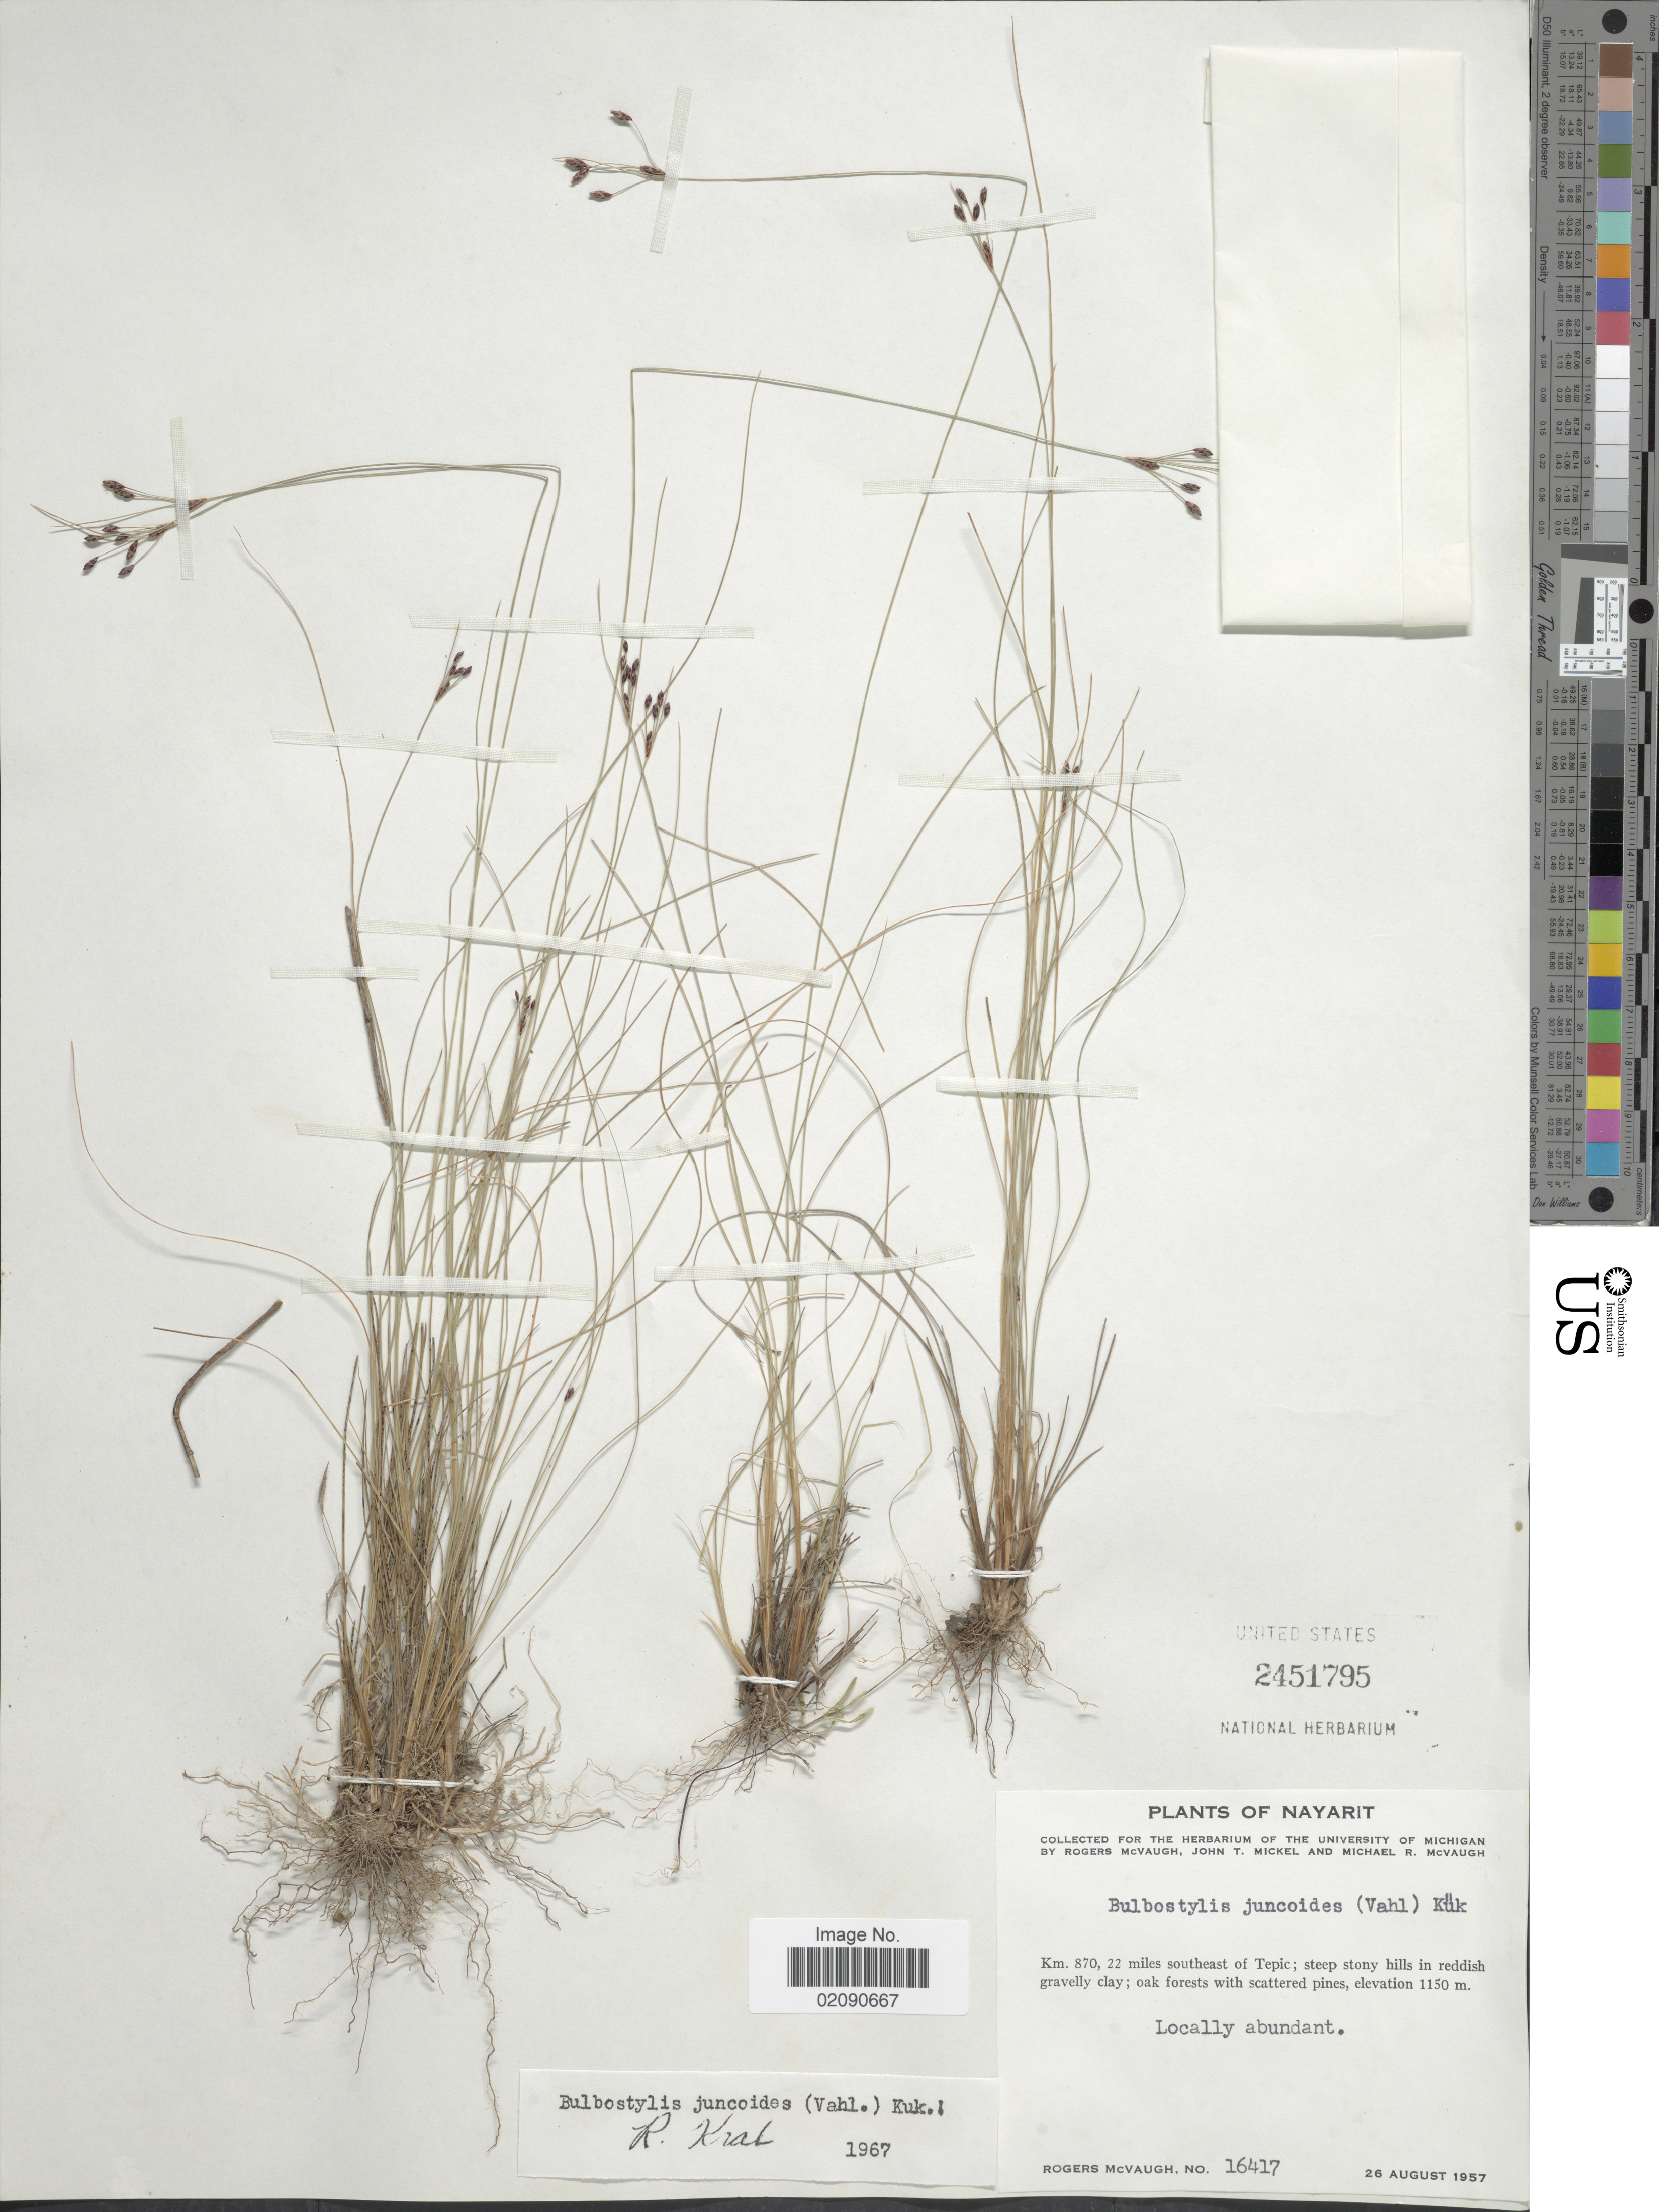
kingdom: Plantae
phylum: Tracheophyta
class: Liliopsida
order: Poales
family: Cyperaceae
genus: Bulbostylis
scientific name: Bulbostylis juncoides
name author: (Vahl) Kük. ex Herter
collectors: R. McVaugh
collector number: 16417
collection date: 1957-08-26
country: Mexico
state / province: Nayarit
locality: Km. 870, 22 miles southeast of Tepic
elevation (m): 1150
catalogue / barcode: US 2451795